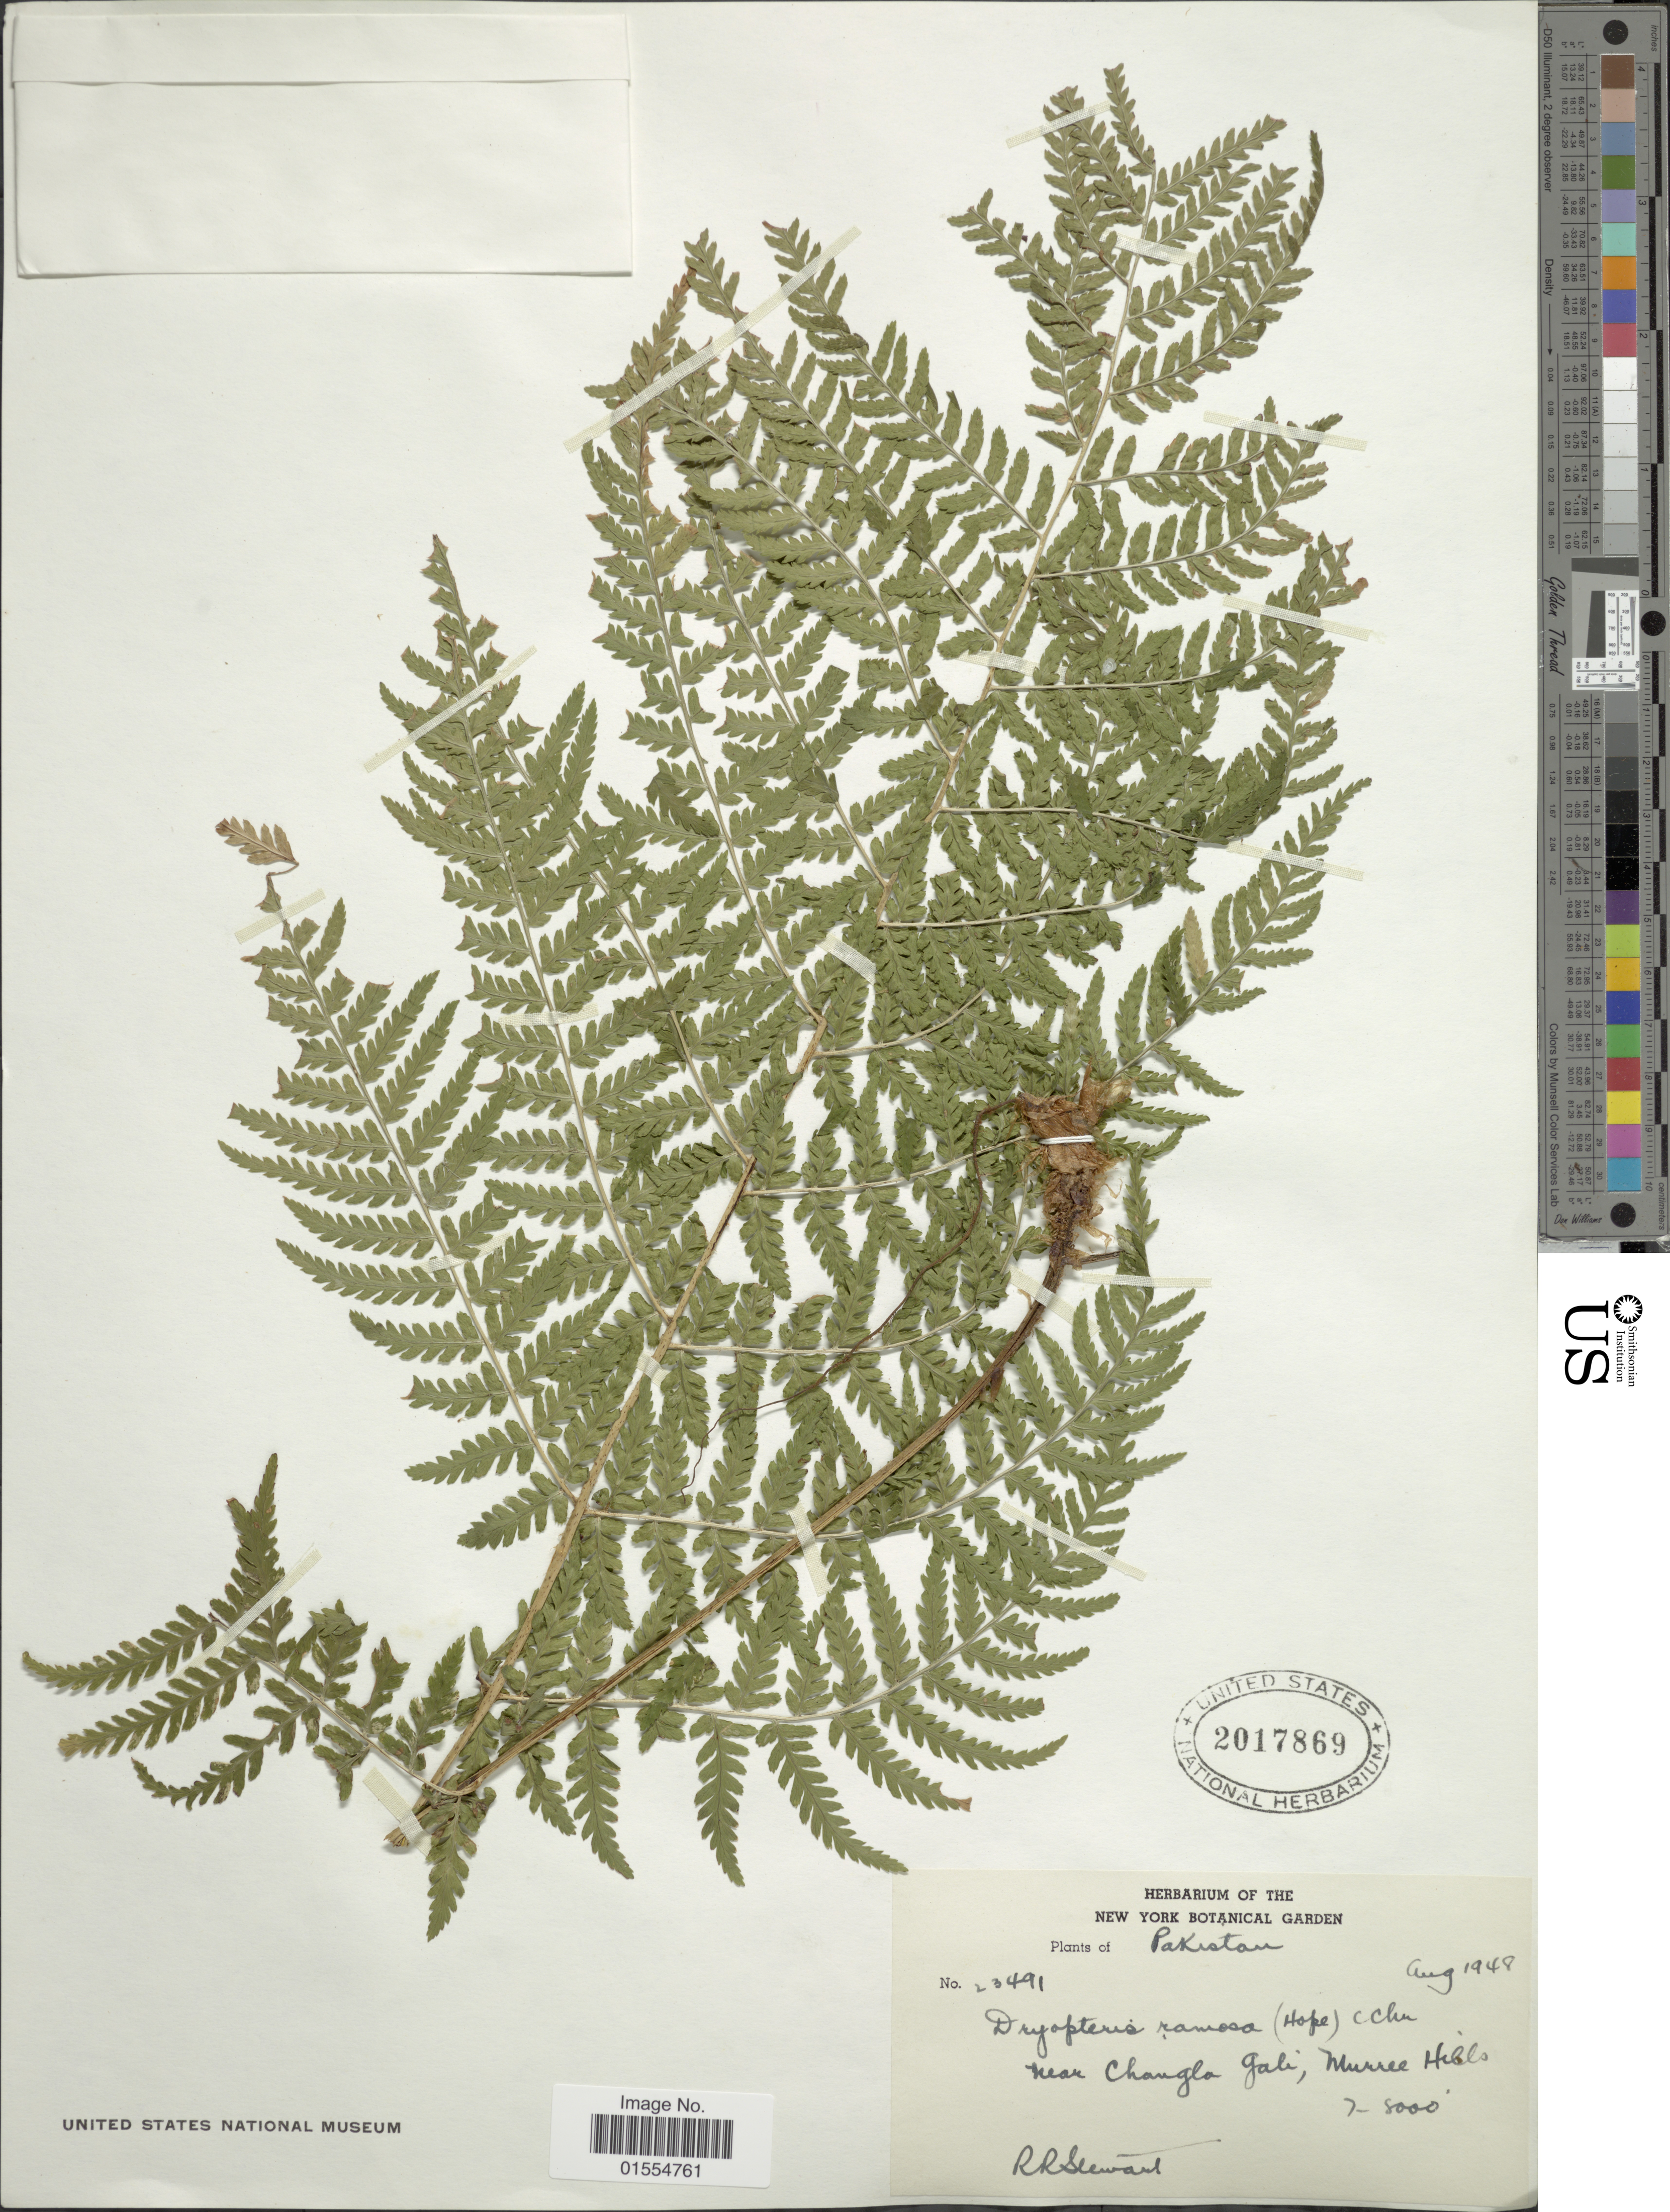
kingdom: Plantae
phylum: Tracheophyta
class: Polypodiopsida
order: Polypodiales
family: Dryopteridaceae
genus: Dryopteris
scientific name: Dryopteris ramosa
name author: (C. Hope) C. Chr.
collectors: R. R. Stewart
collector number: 23491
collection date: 1948-08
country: Pakistan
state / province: Khyber Pakhtunkhwa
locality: Pakistan, near Changla Gali, Murree Hills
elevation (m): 2134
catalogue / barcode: US 2017869